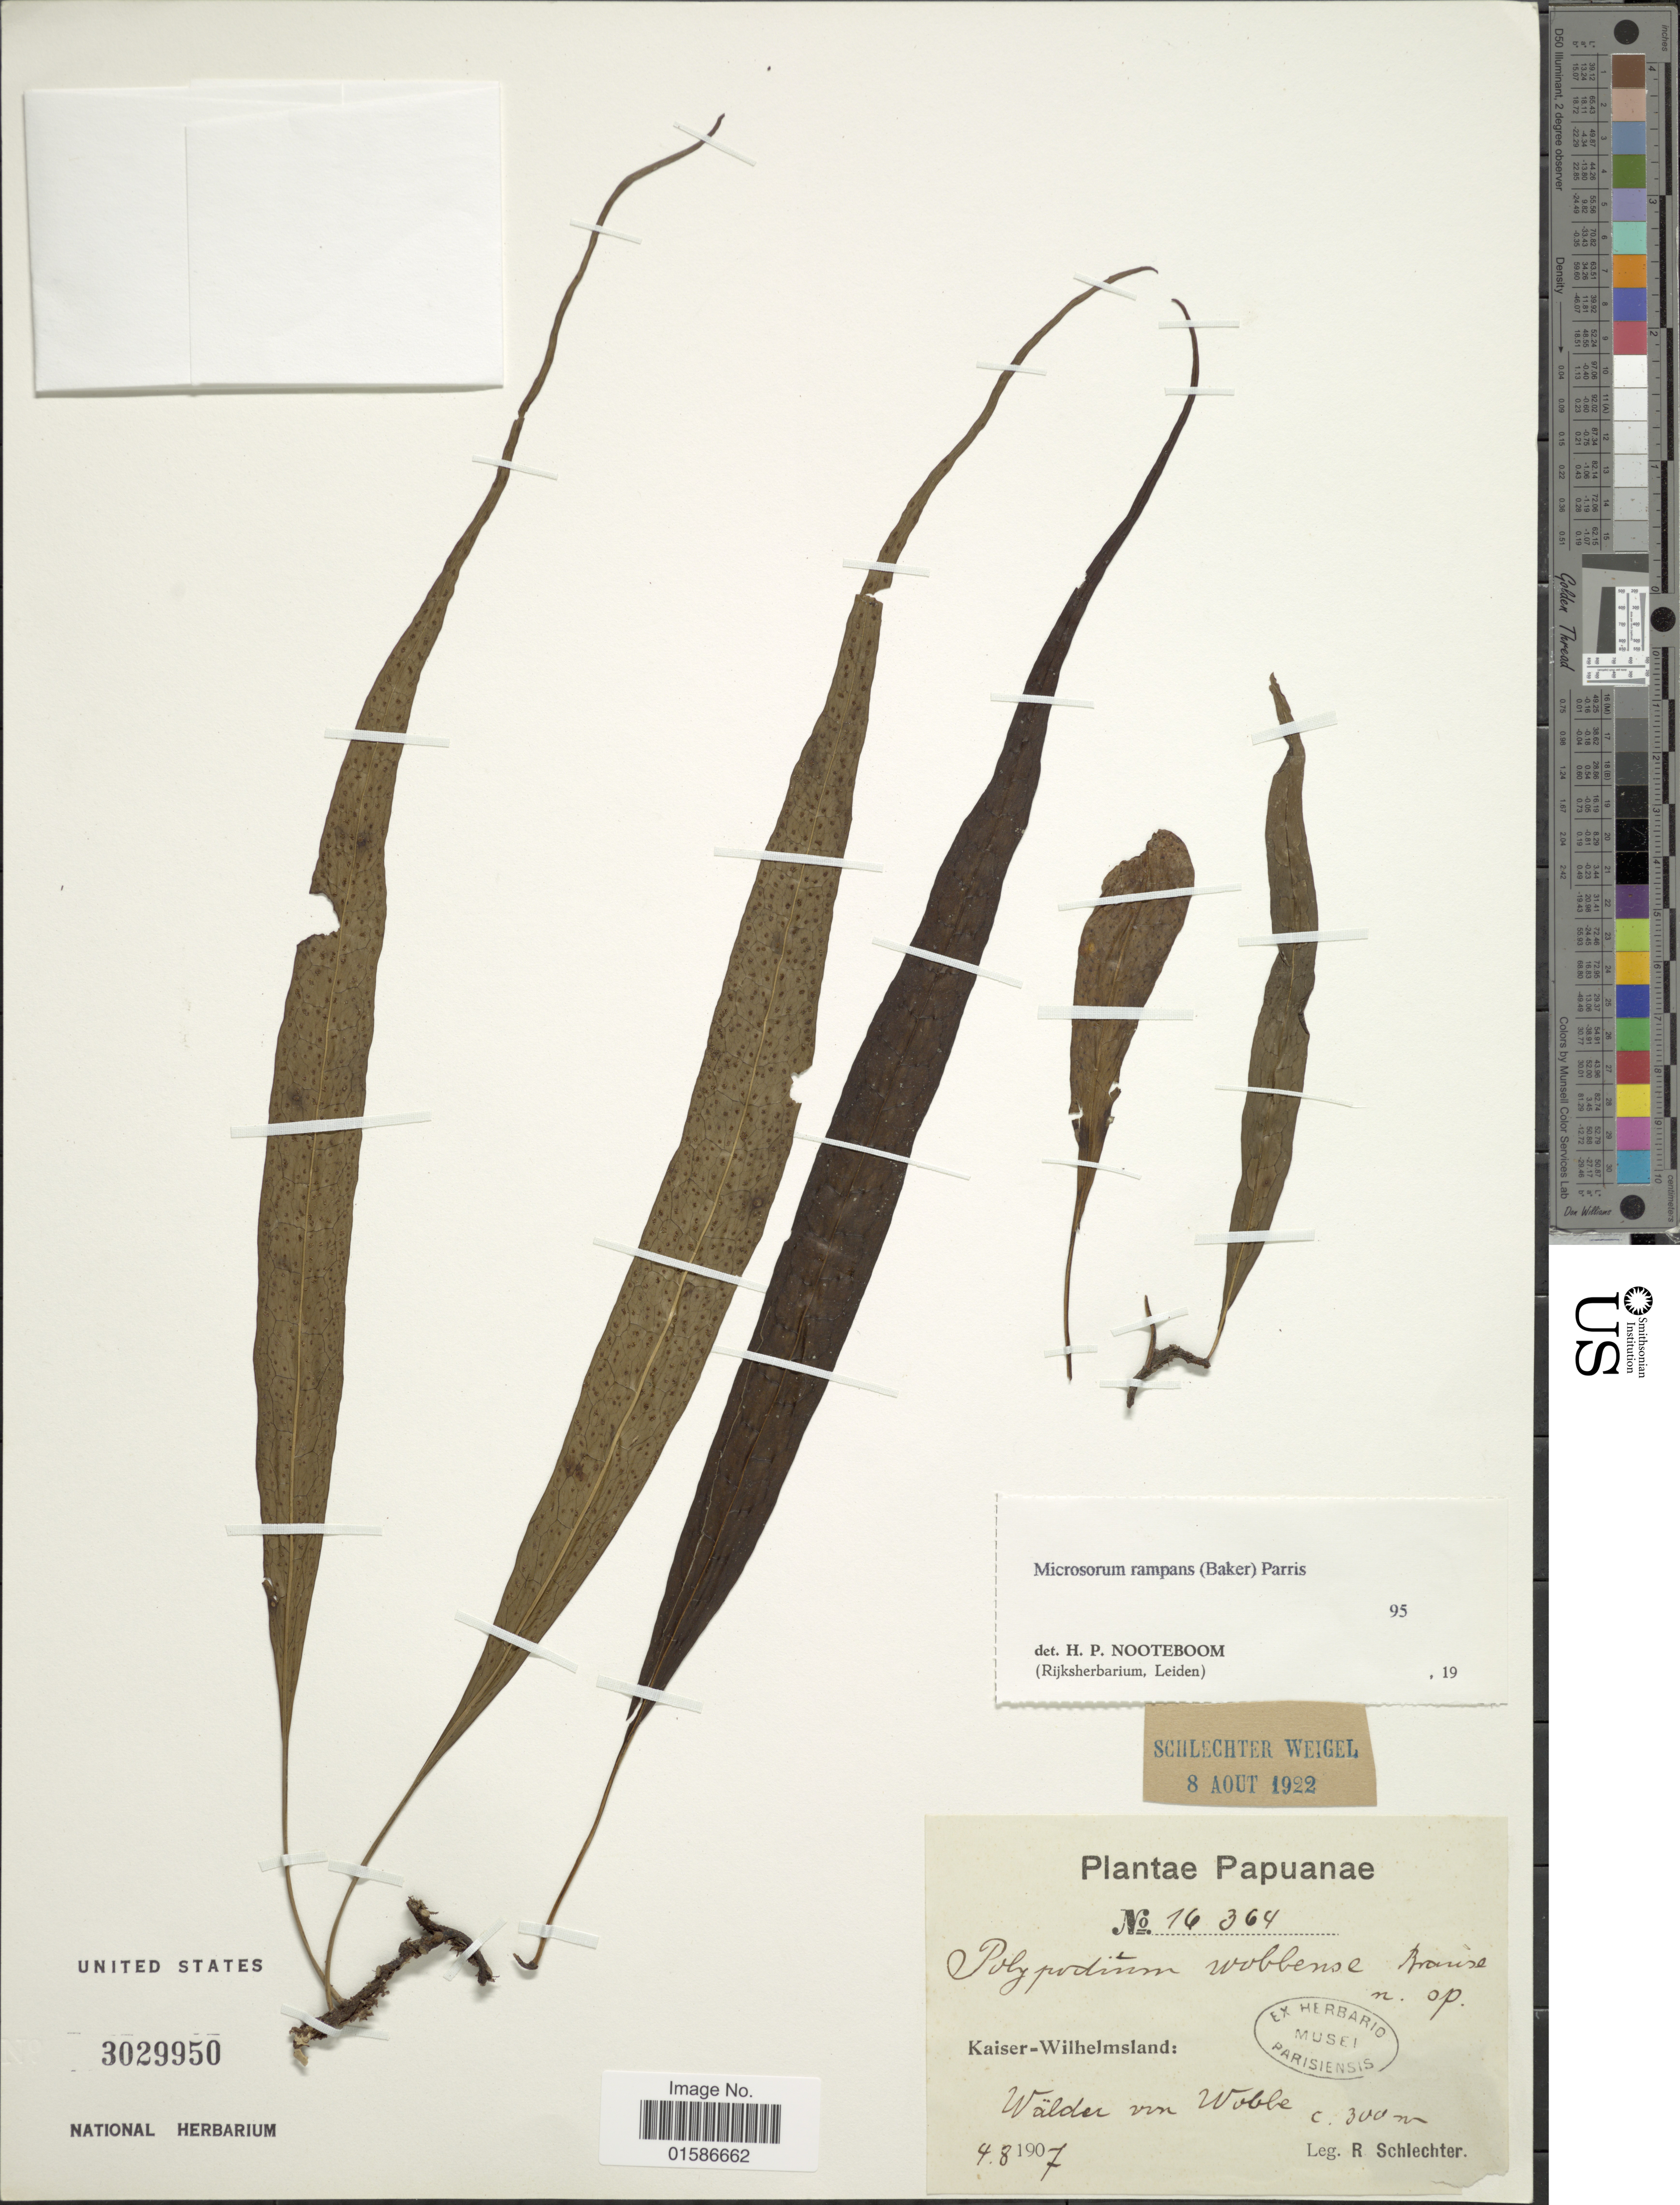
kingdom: Plantae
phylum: Tracheophyta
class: Polypodiopsida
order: Polypodiales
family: Polypodiaceae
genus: Microsorum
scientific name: Microsorum rampans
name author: (Baker) Parris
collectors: F. R. R. Schlechter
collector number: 16364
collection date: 1907-08-04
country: Papua New Guinea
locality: Kaiser-Wilhelmsland: Wälder von Woble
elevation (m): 300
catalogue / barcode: US 3029950